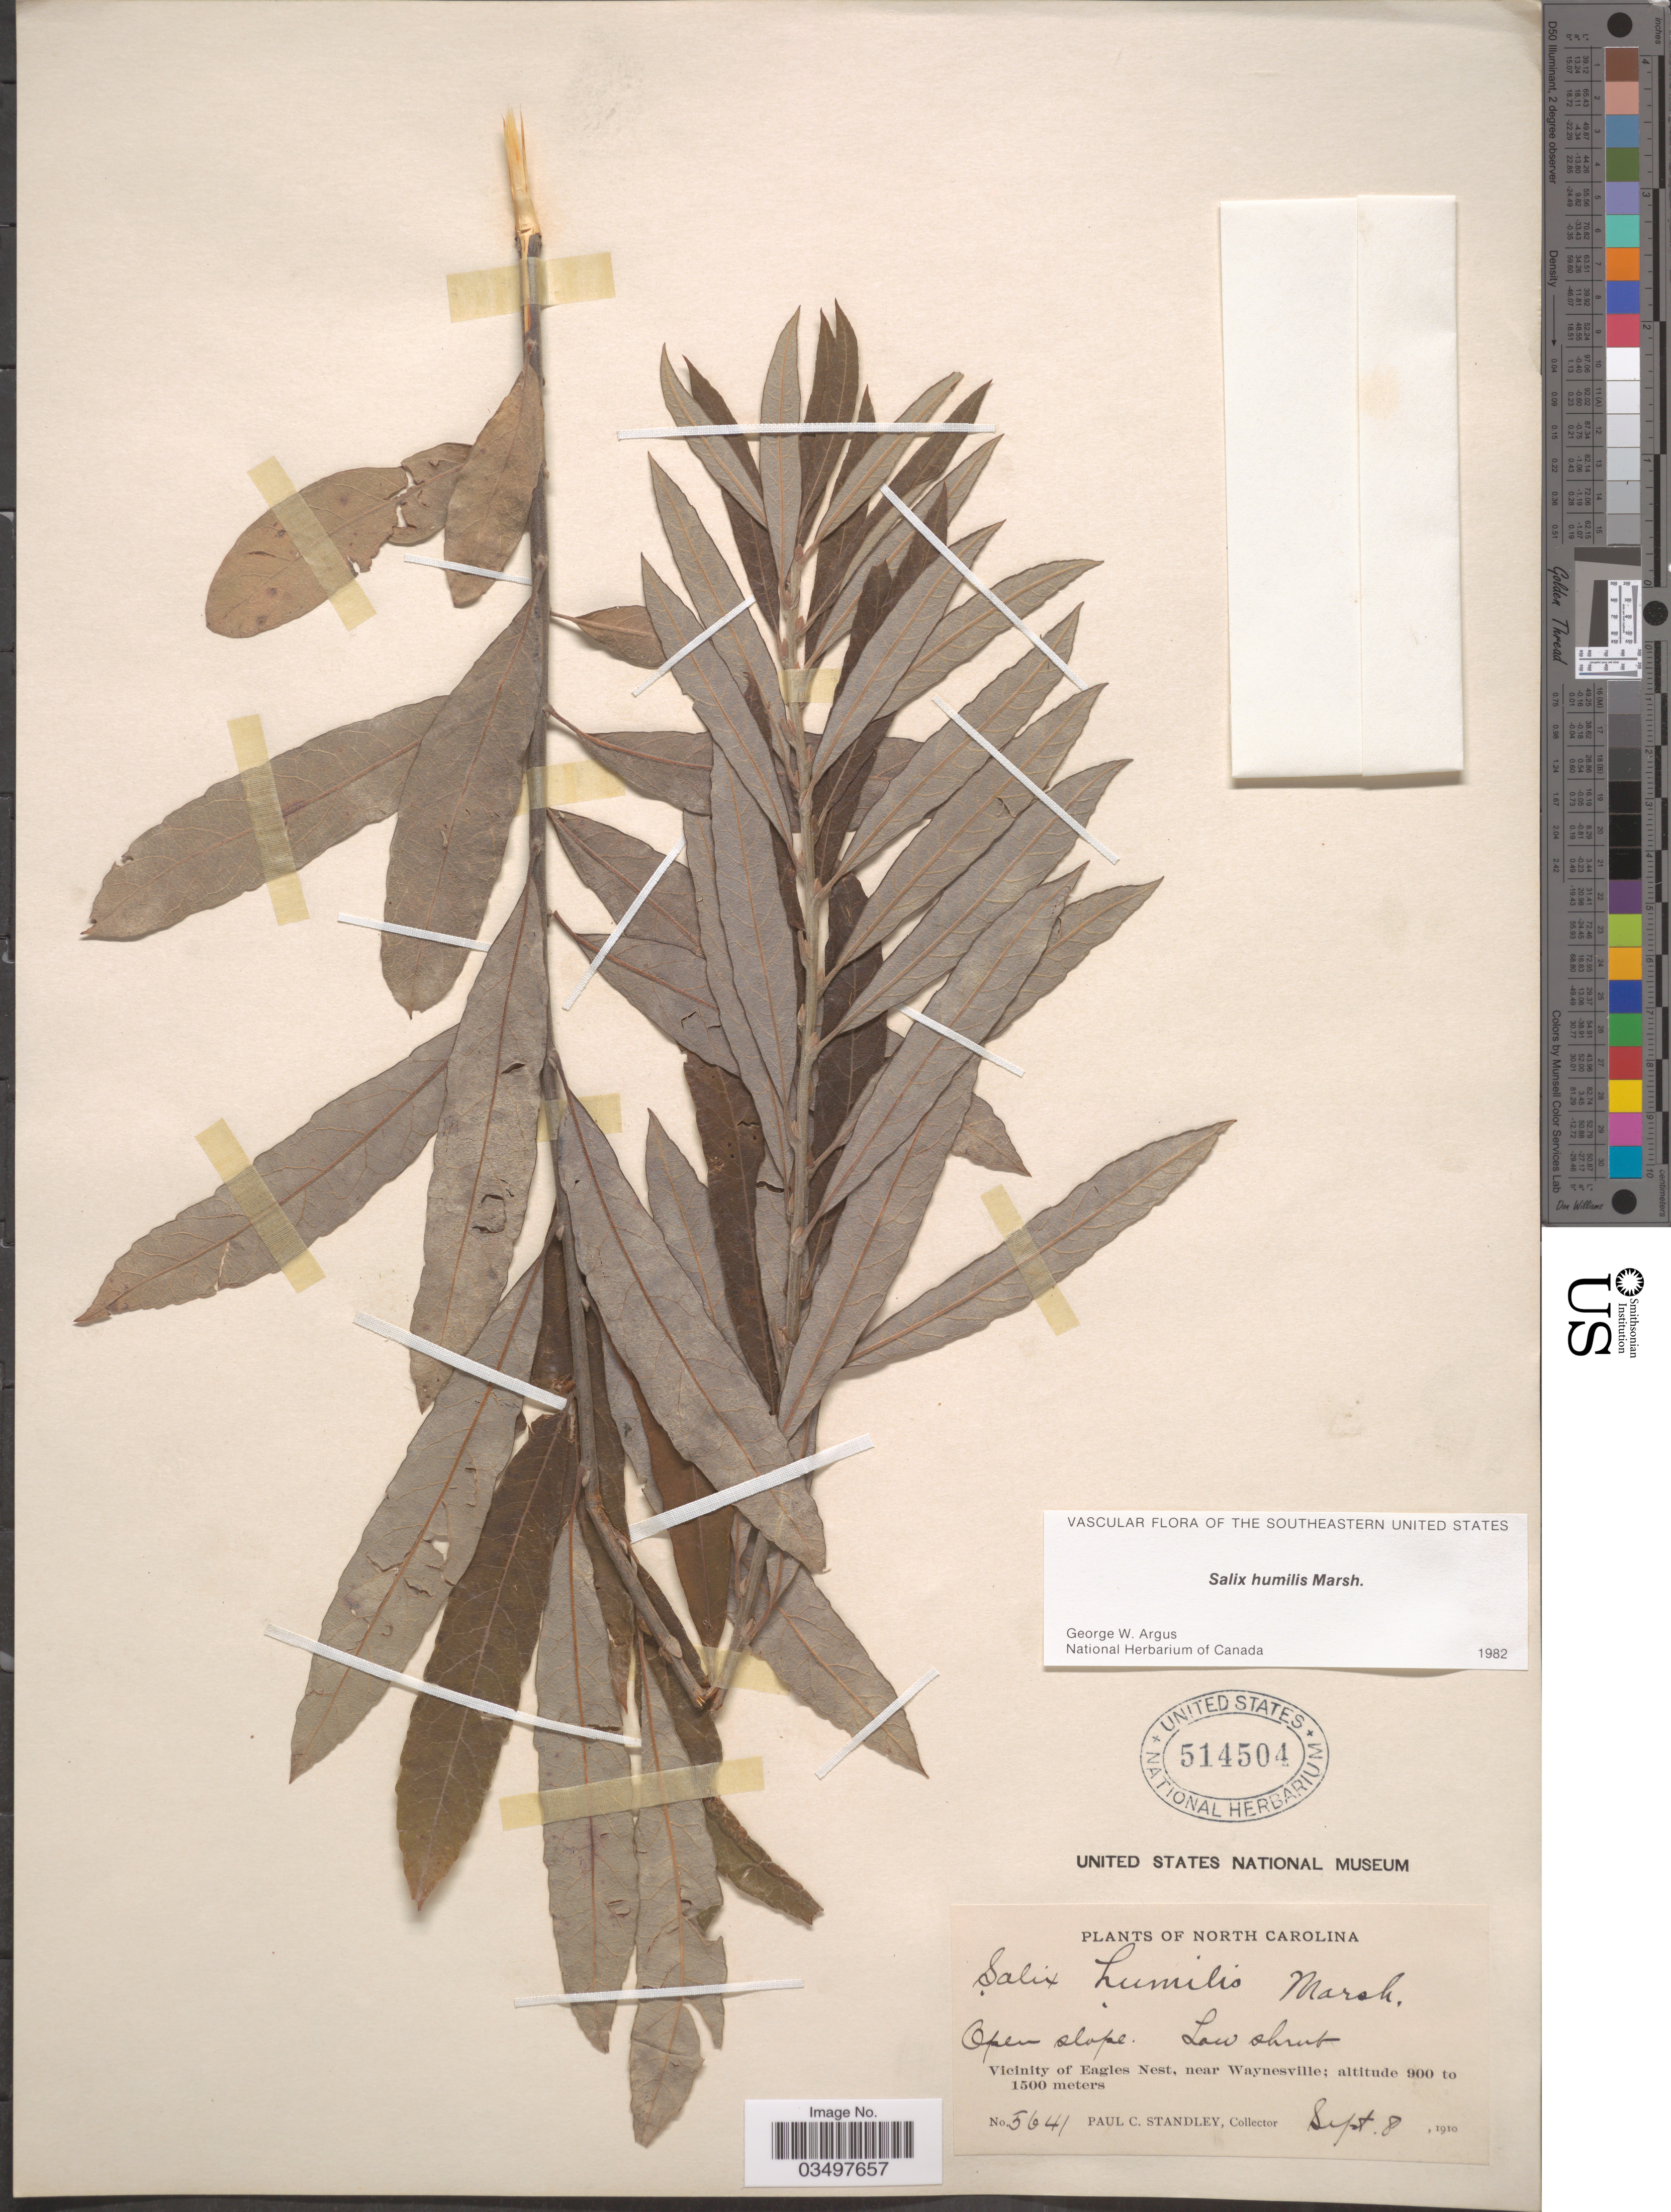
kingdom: Plantae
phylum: Tracheophyta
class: Magnoliopsida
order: Malpighiales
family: Salicaceae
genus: Salix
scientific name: Salix humilis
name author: Marshall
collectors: P. C. Standley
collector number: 5641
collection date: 1910-09-08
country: United States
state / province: North Carolina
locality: Vicinity of Eagles Nest, near Waynesville.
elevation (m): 900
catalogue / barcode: US 514504